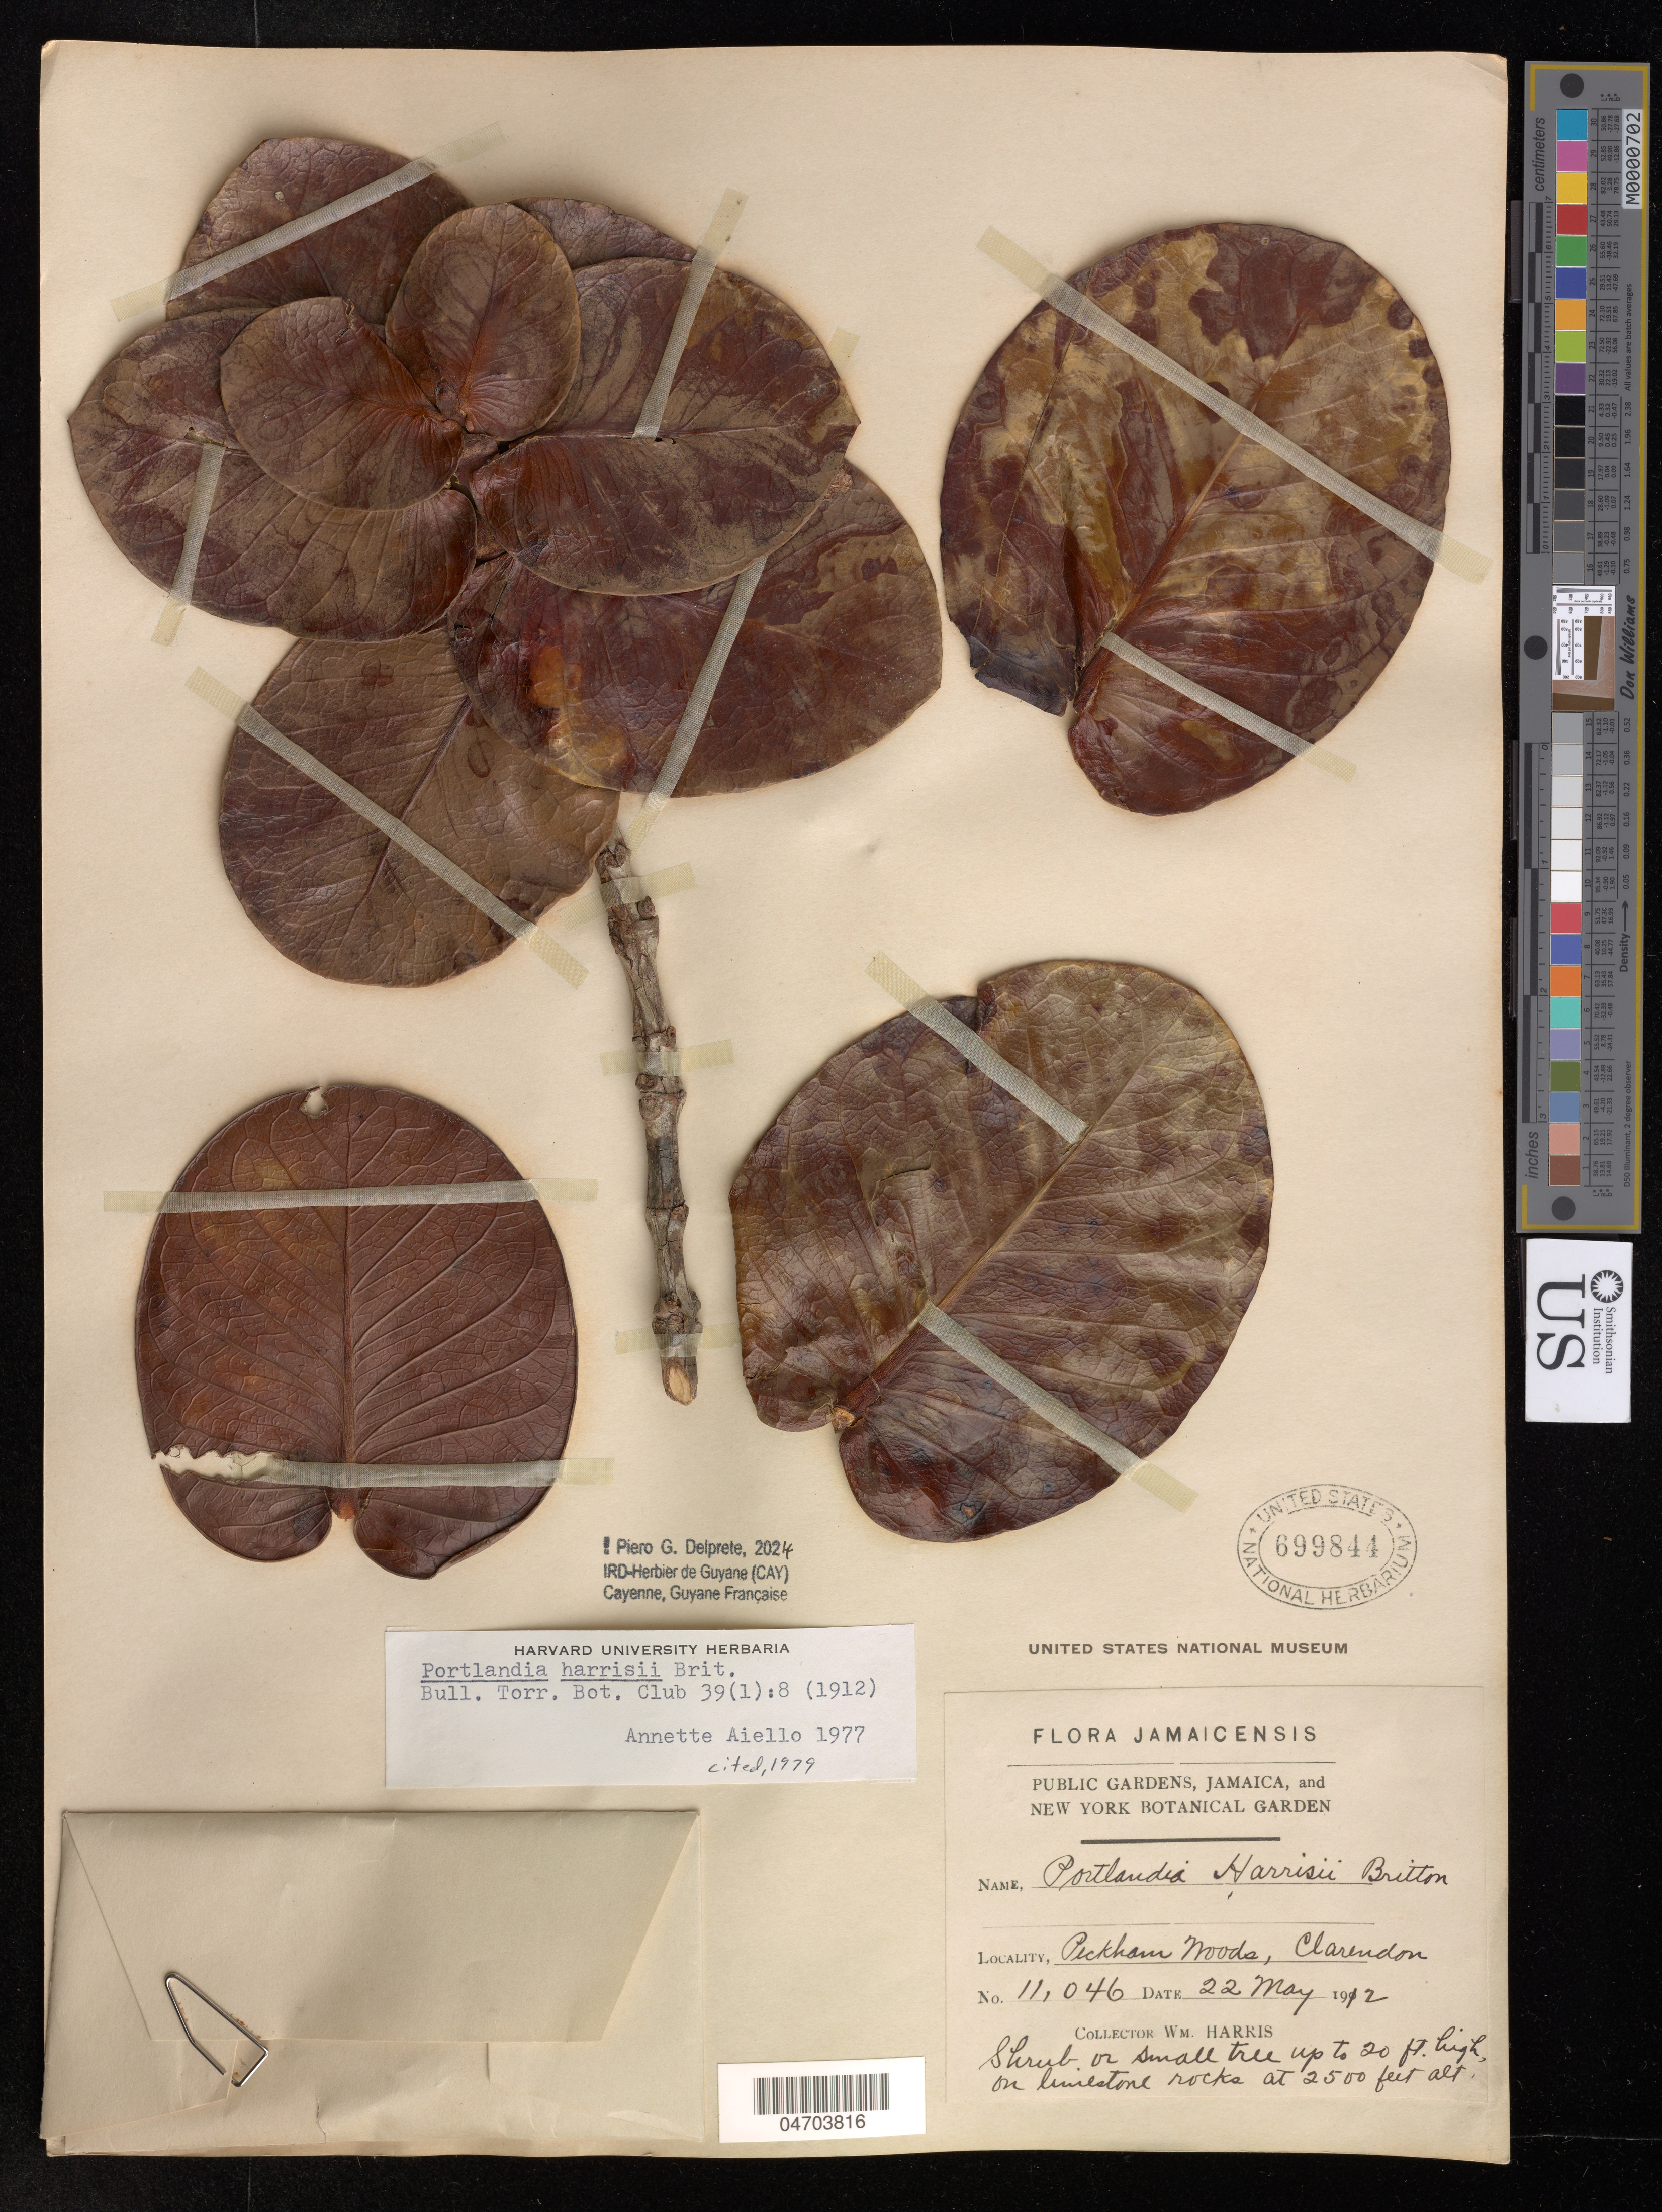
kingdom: Plantae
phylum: Tracheophyta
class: Magnoliopsida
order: Gentianales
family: Rubiaceae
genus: Portlandia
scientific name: Portlandia harrisii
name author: Britton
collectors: W. Harris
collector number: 11,046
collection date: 1912-05-22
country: Jamaica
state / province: Clarendon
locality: Peckham Woods.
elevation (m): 762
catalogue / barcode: US 699844